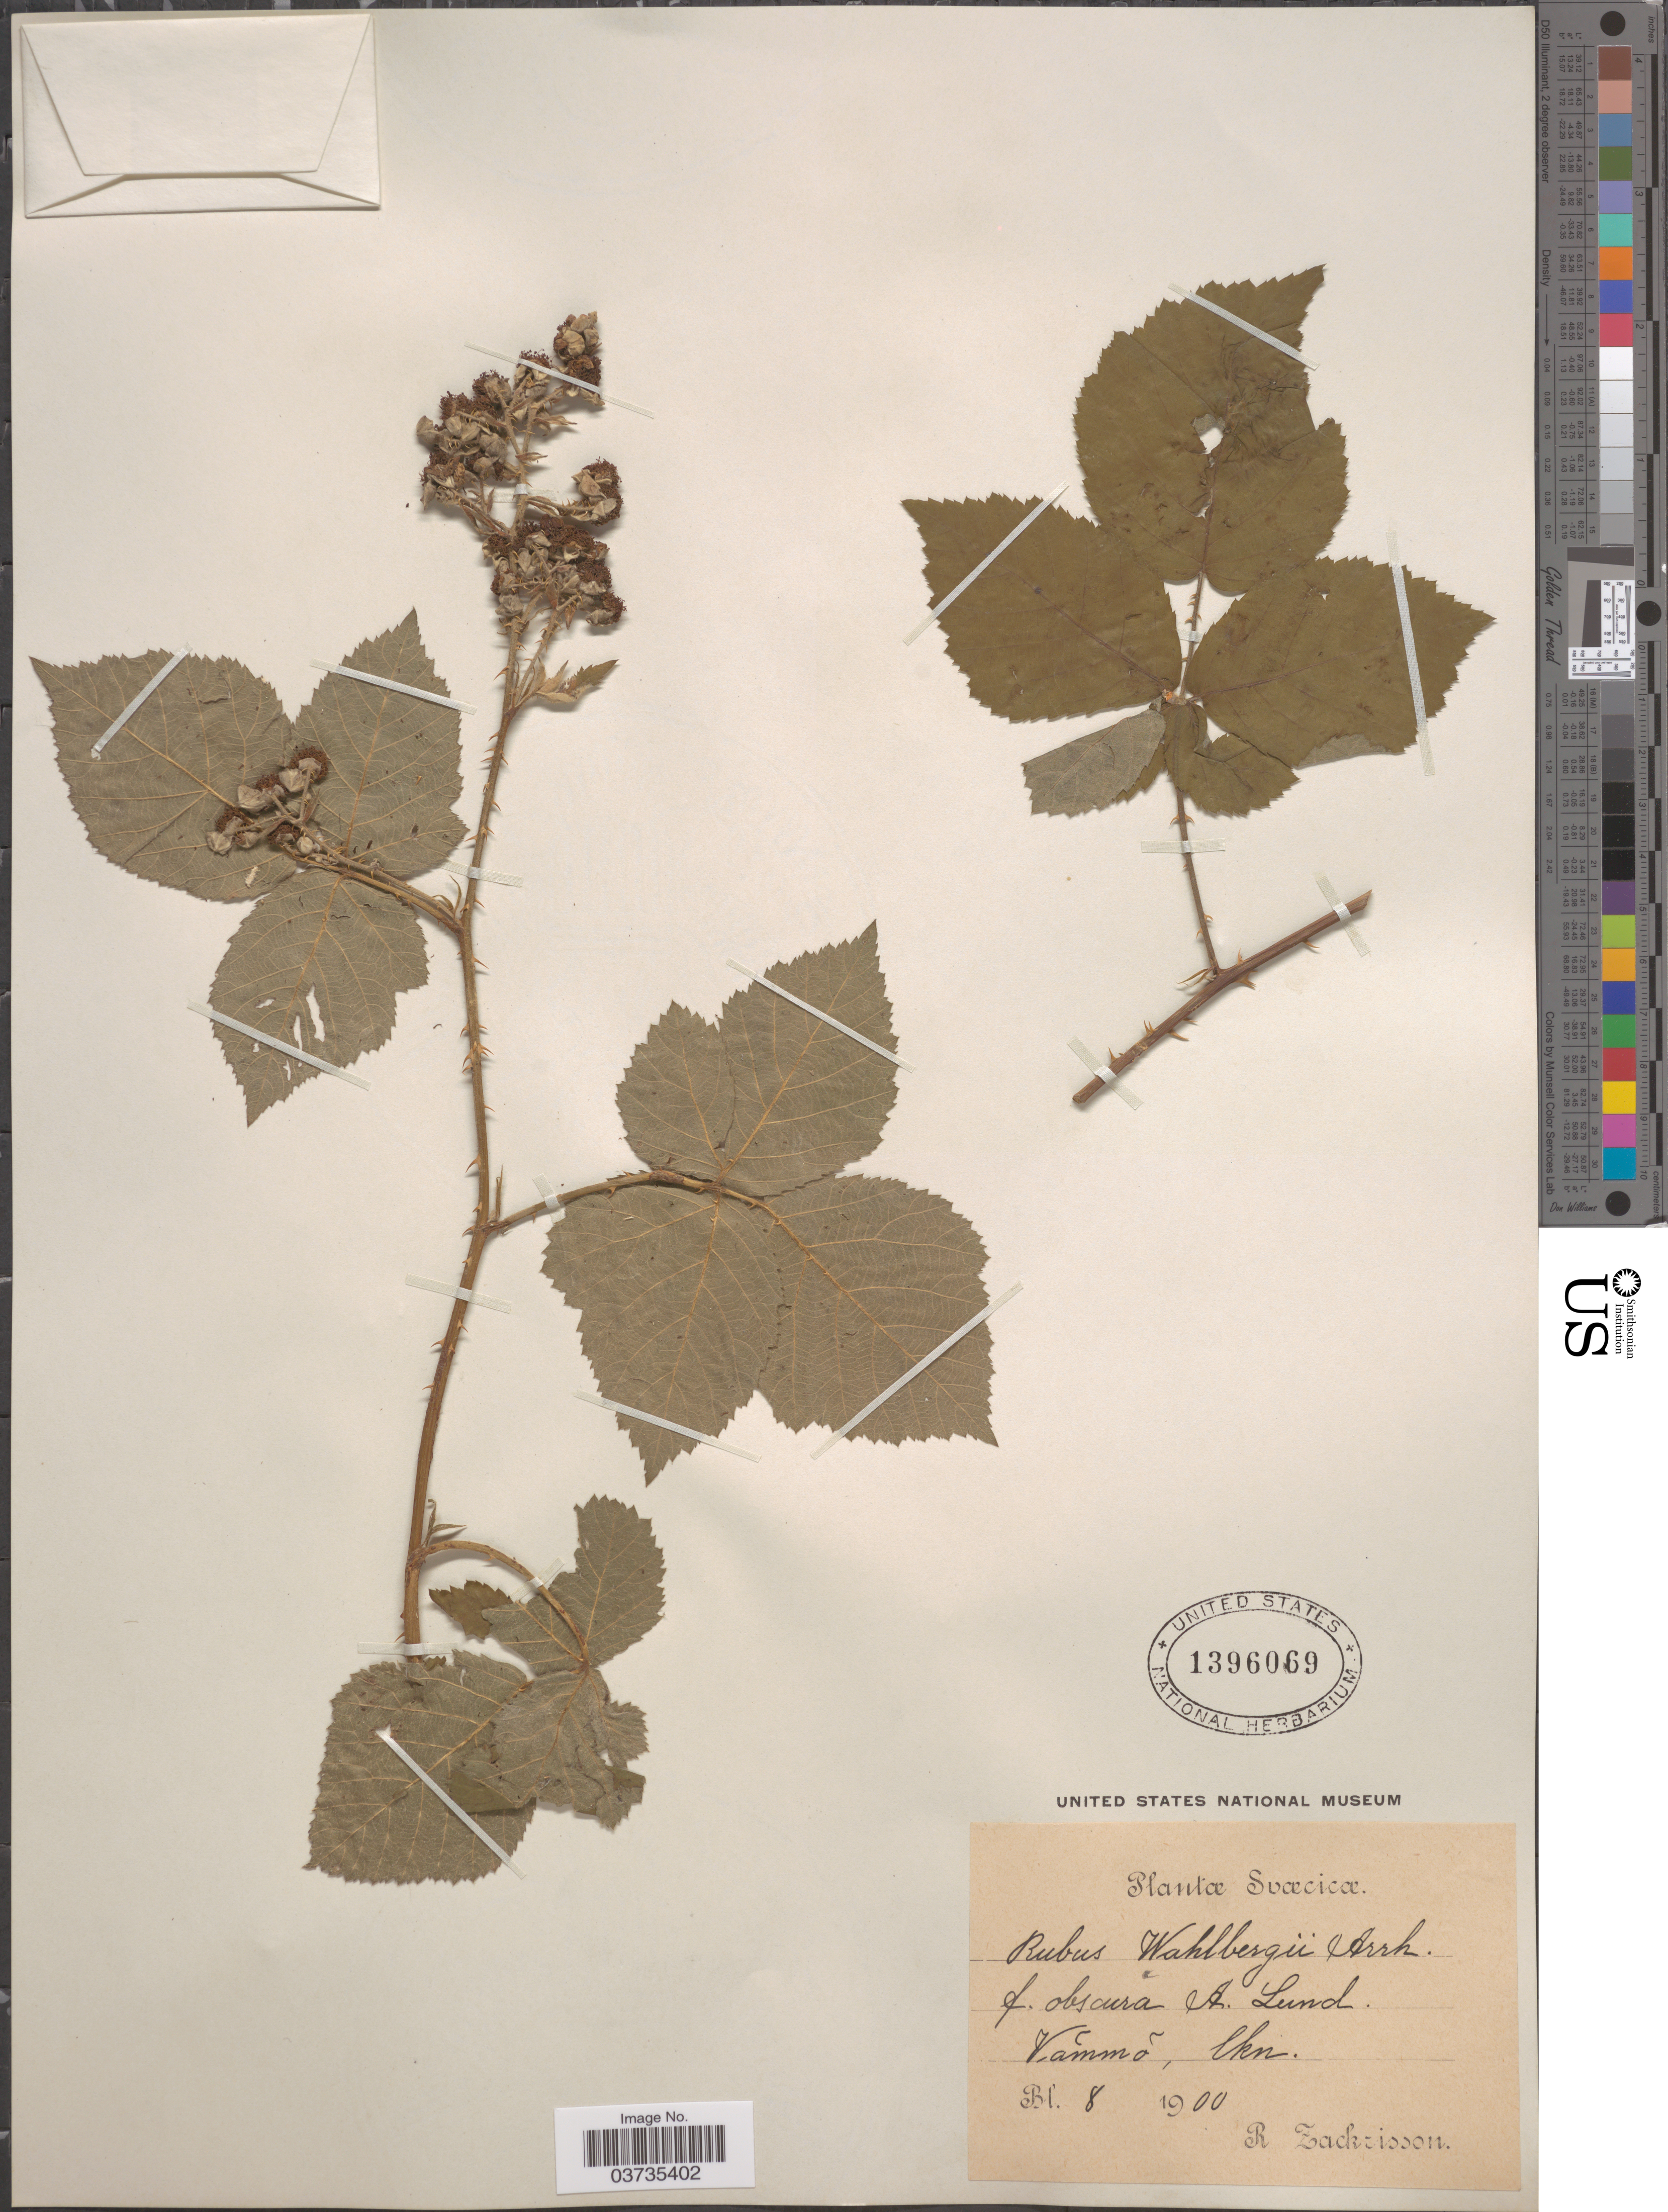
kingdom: Plantae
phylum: Tracheophyta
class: Magnoliopsida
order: Rosales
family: Rosaceae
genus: Rubus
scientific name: Rubus wahlbergii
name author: Arrh.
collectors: R. Zachrisson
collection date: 1900-08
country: Sweden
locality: Suæcica. Vámmó, lkn [interpreted].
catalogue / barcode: US 1396069